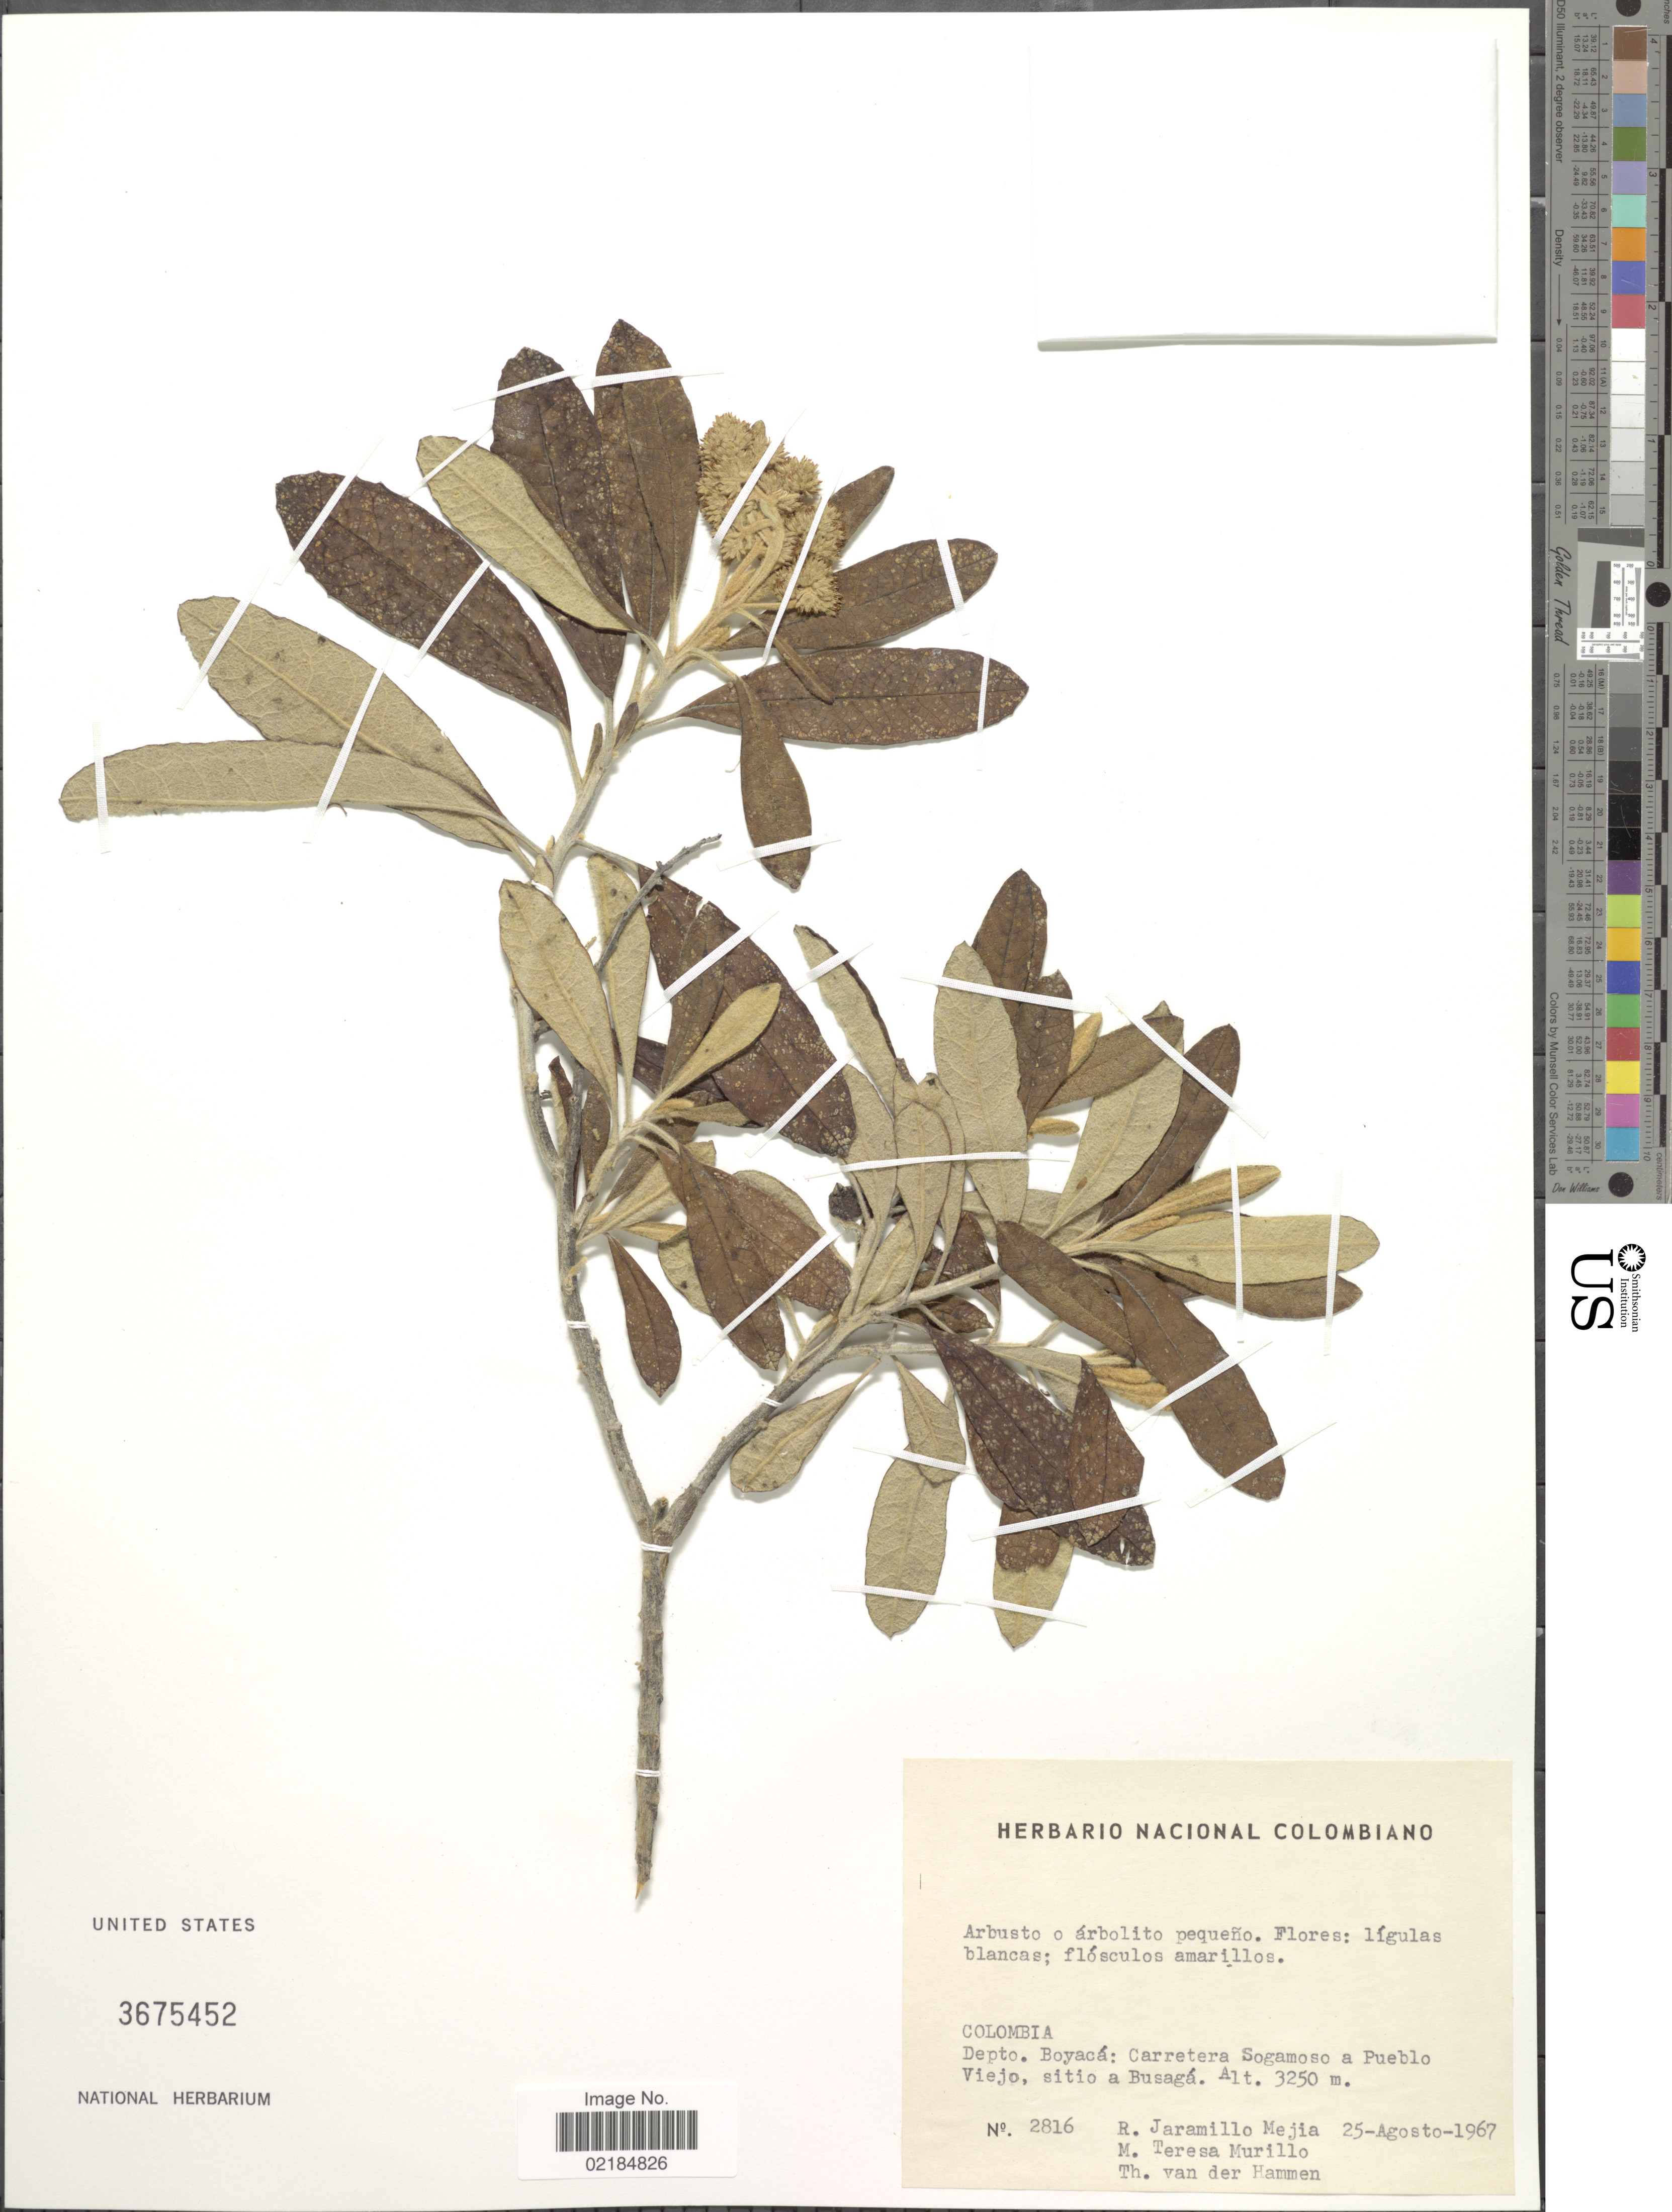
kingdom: Plantae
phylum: Tracheophyta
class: Magnoliopsida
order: Asterales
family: Asteraceae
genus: Diplostephium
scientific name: Diplostephium tenuifolium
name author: Cuatrec.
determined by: Cuatrecasas, J.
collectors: R. Jaramillo M., M. Teresa Murillo & T. Hammen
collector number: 2816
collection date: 1967-08-25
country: Colombia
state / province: Boyacá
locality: Depto. Boyaca: Carretera Sogamosa a Pueblo Viejo, sitio a Busaga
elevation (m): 3250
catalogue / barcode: US 3675452